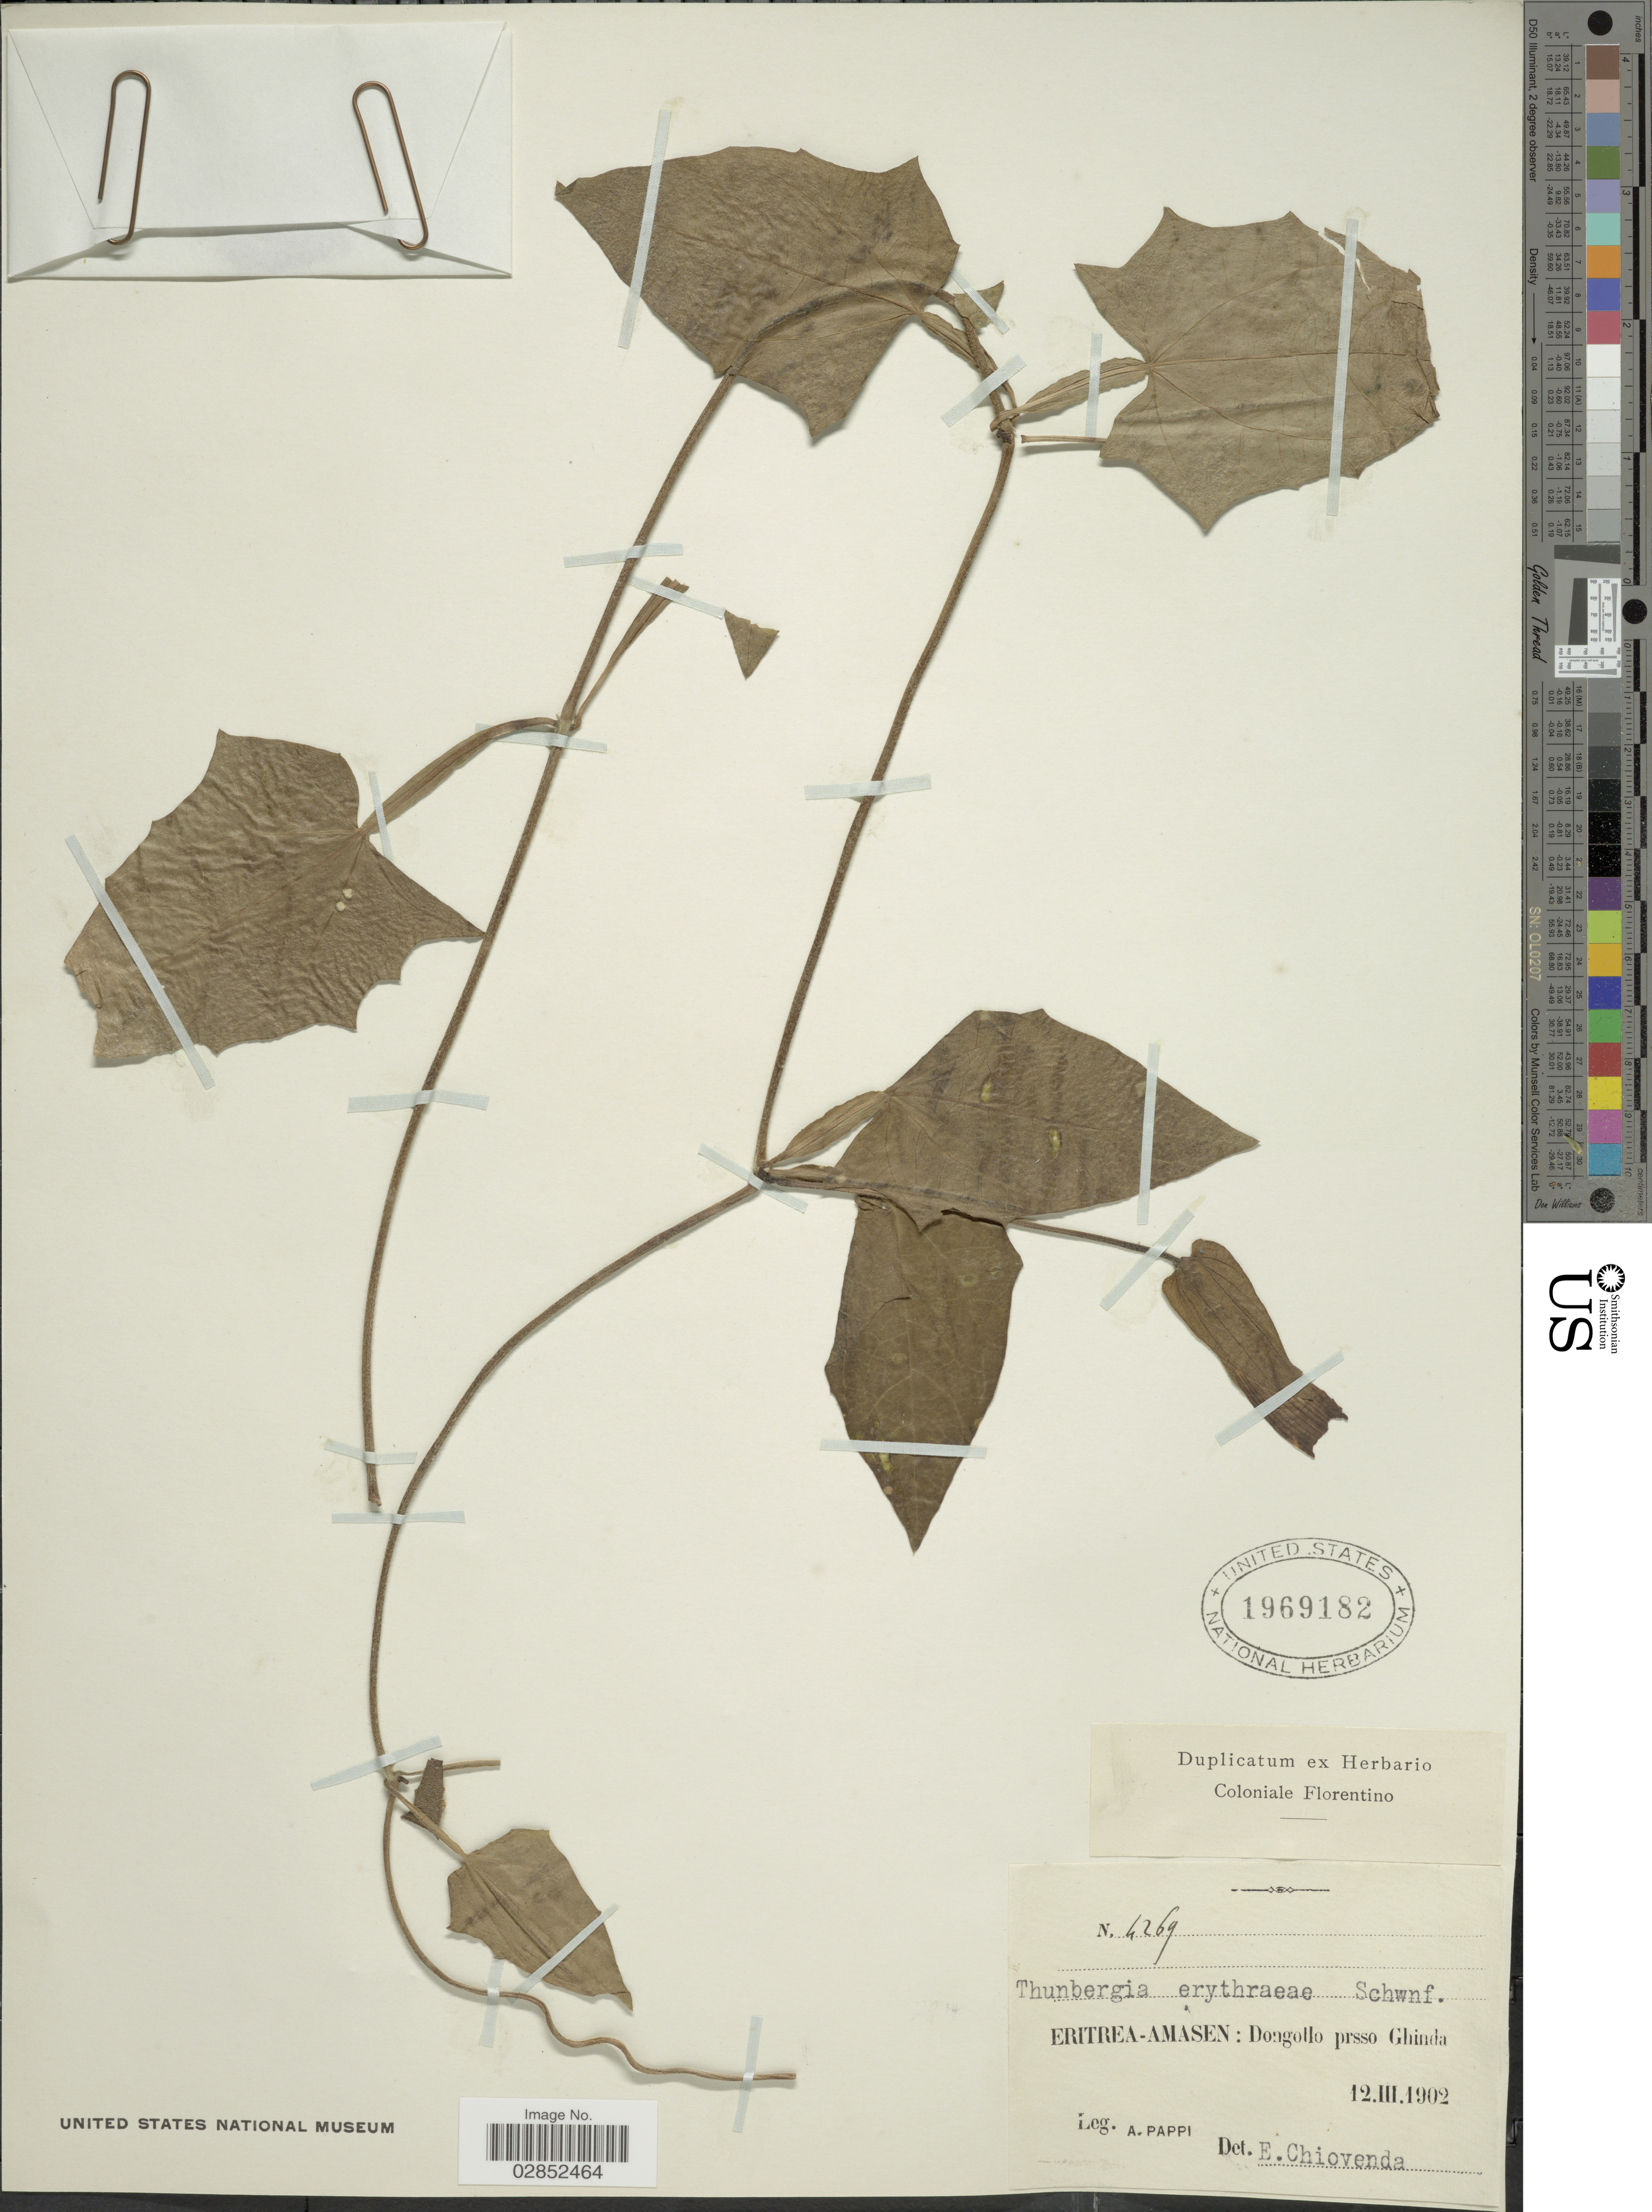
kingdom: Plantae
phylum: Tracheophyta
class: Magnoliopsida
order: Lamiales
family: Acanthaceae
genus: Thunbergia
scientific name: Thunbergia erythraeae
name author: Schweinf. ex Lindau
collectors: A. Pappi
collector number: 4269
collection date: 1902-03-12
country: Eritrea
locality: Eritrea-Amasen: Doagollo prsso Ghinda.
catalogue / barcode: US 1969182